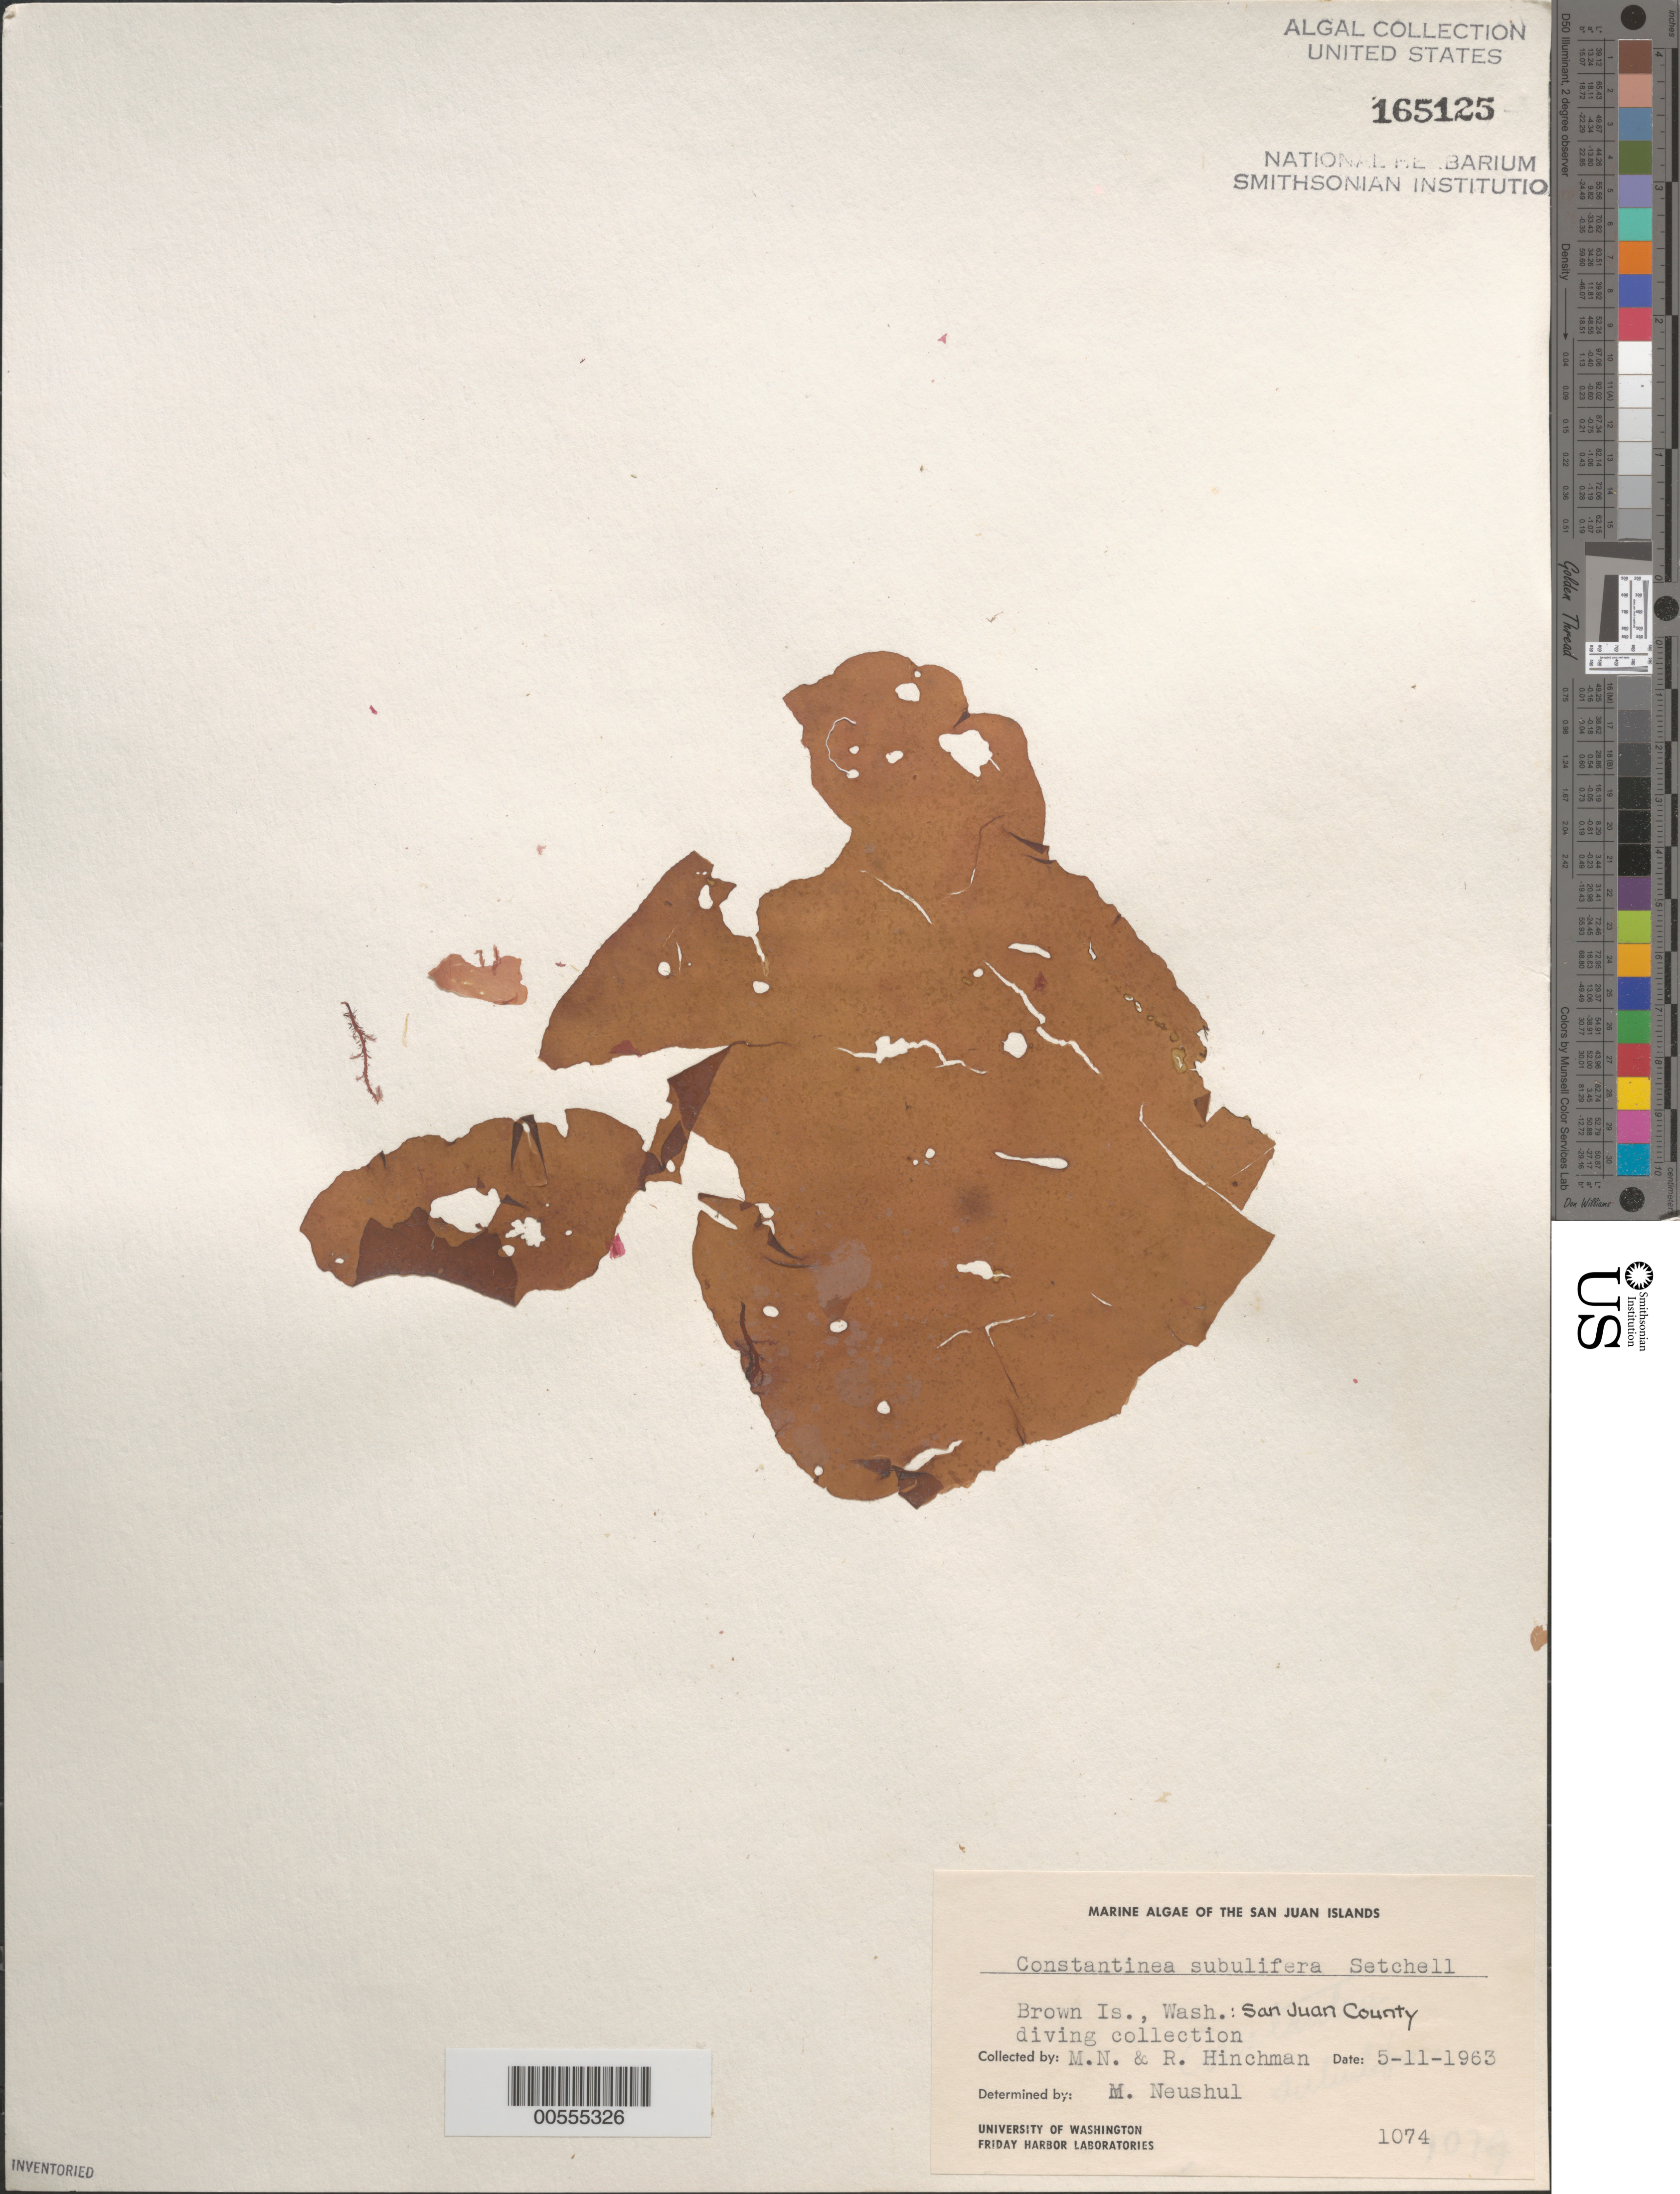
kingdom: Plantae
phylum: Rhodophyta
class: Florideophyceae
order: Gigartinales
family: Dumontiaceae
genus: Constantinea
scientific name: Constantinea subulifera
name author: Setch.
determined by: Neushul, M.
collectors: M. Neushul & R. Hinchman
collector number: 1074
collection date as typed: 11 May 1963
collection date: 1963-05-11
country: United States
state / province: Washington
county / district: San Juan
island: Brown Island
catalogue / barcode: US 165125